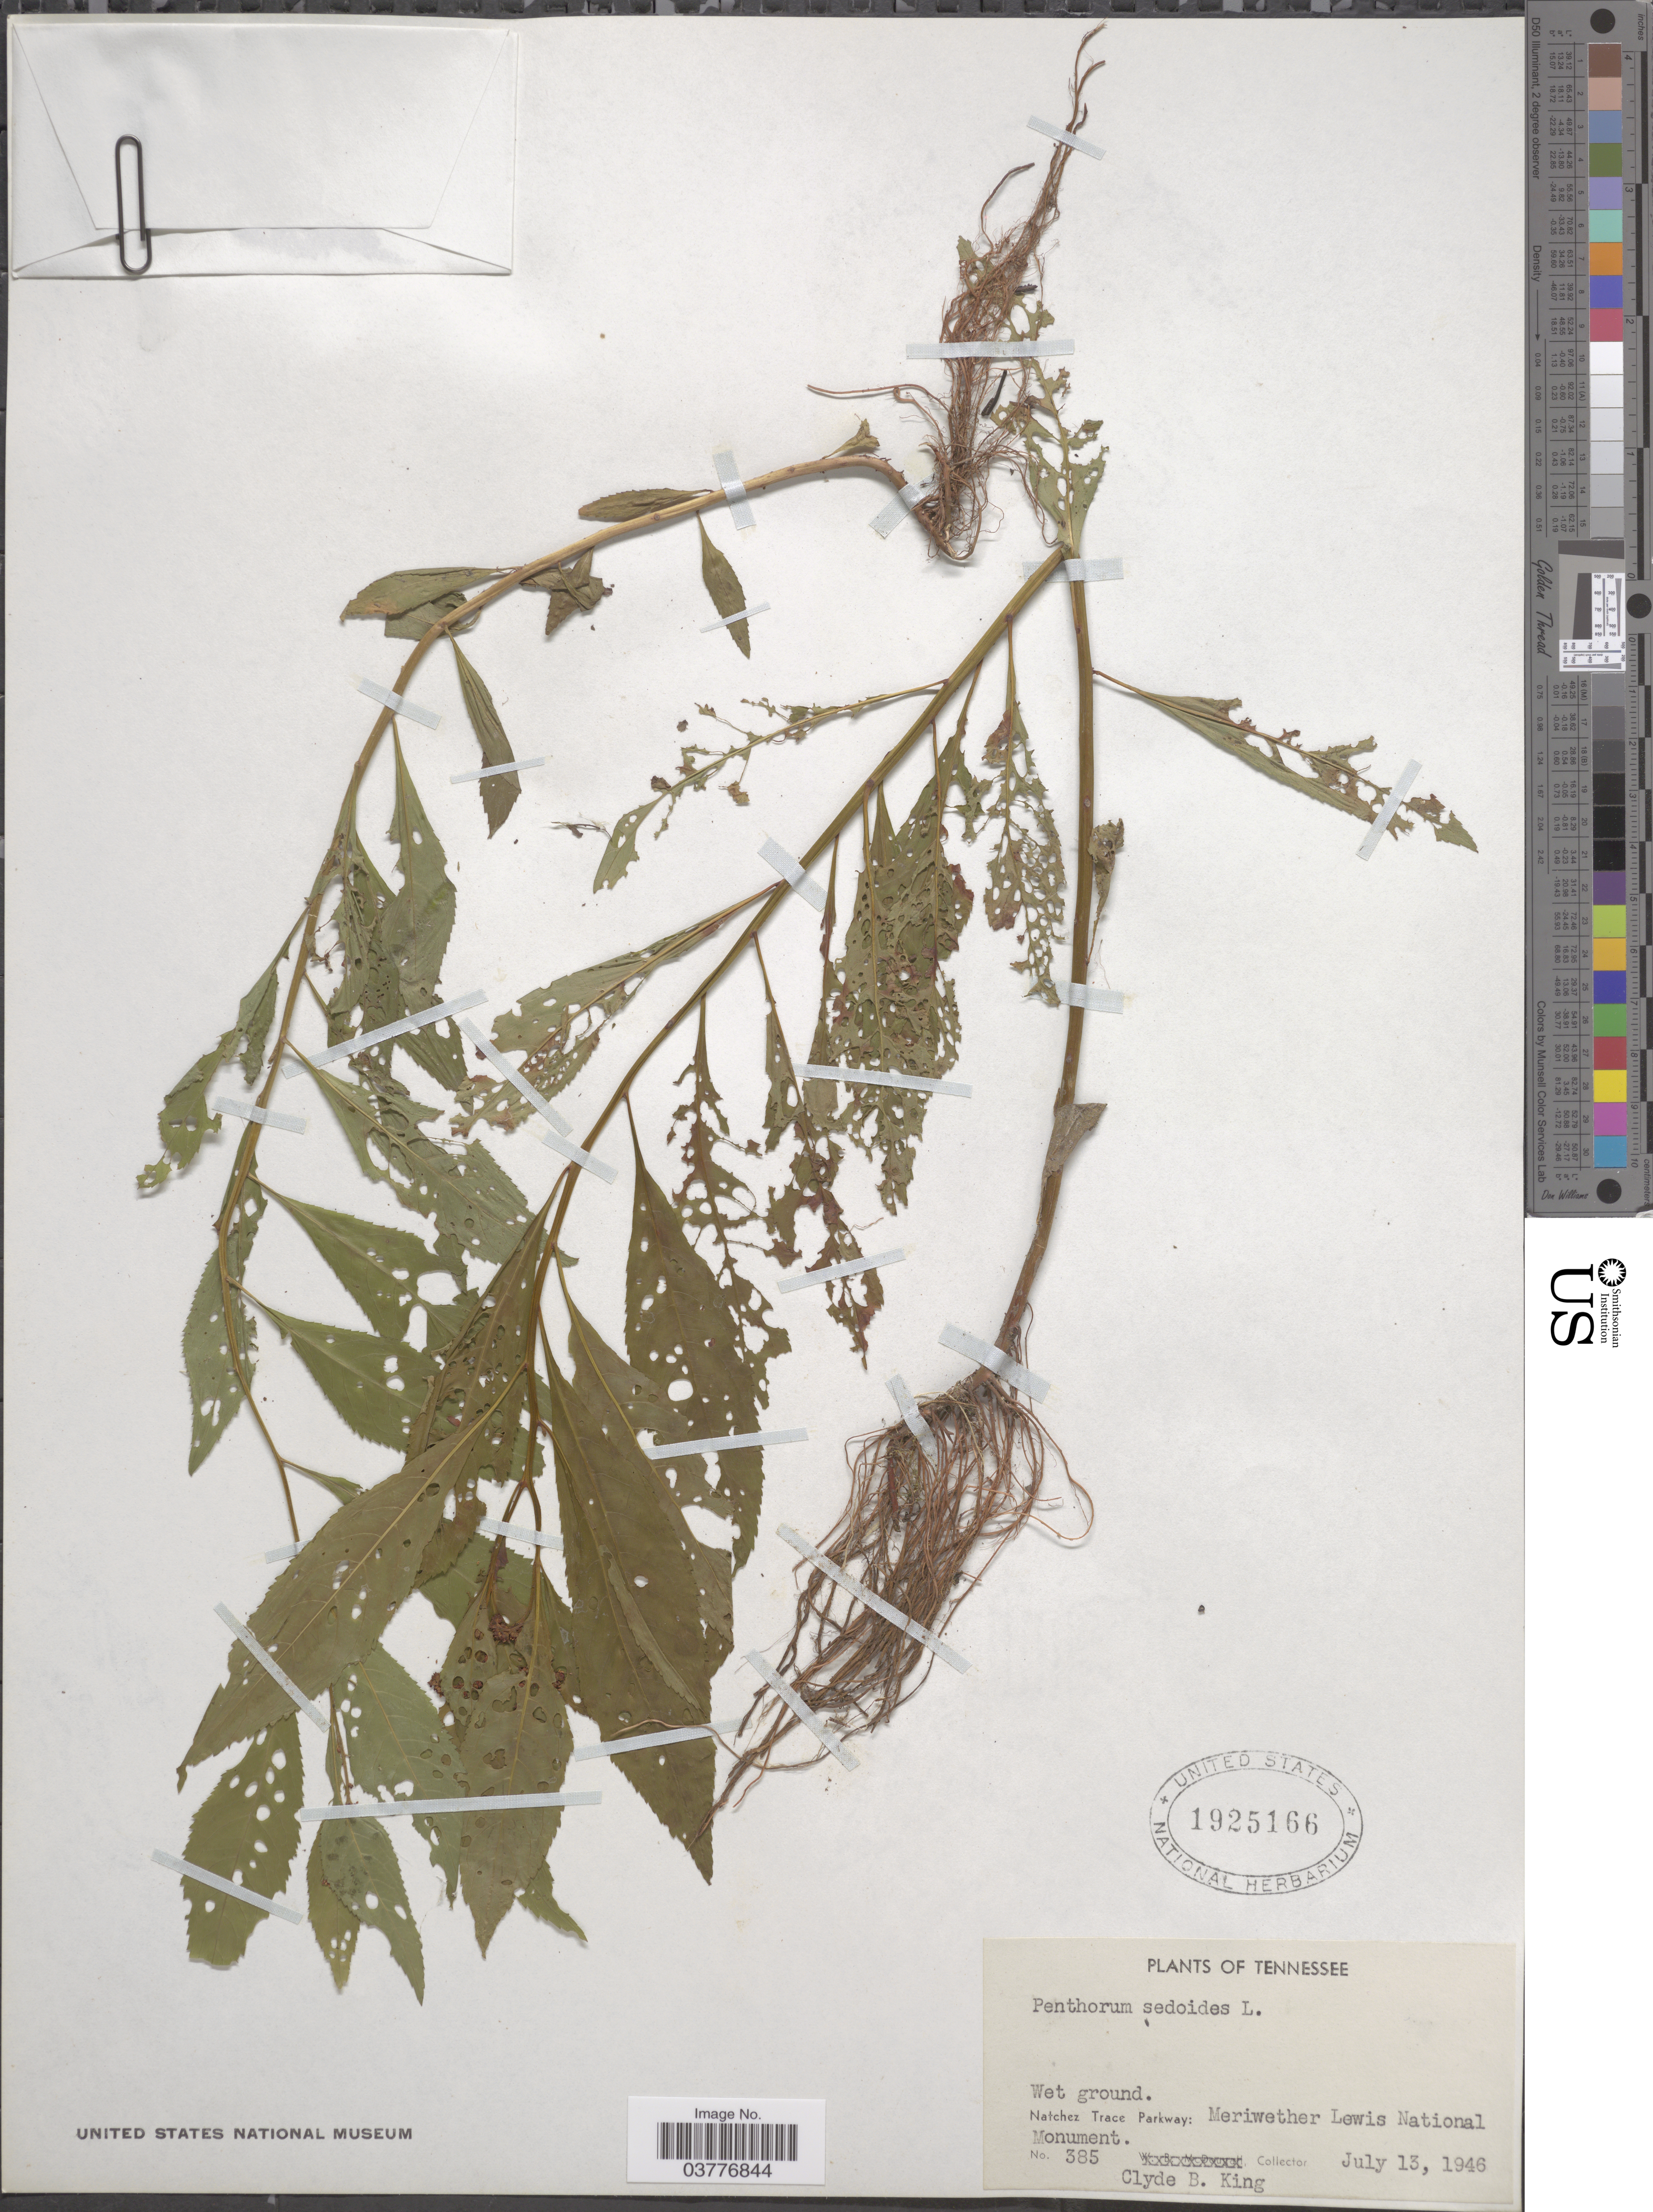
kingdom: Plantae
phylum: Tracheophyta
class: Magnoliopsida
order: Saxifragales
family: Penthoraceae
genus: Penthorum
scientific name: Penthorum sedoides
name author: L.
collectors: C. King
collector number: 385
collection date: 1946-07-13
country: United States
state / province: Tennessee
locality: Natchez Trace Parkway: Meriwether Lewis National Monument.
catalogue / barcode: US 1925166